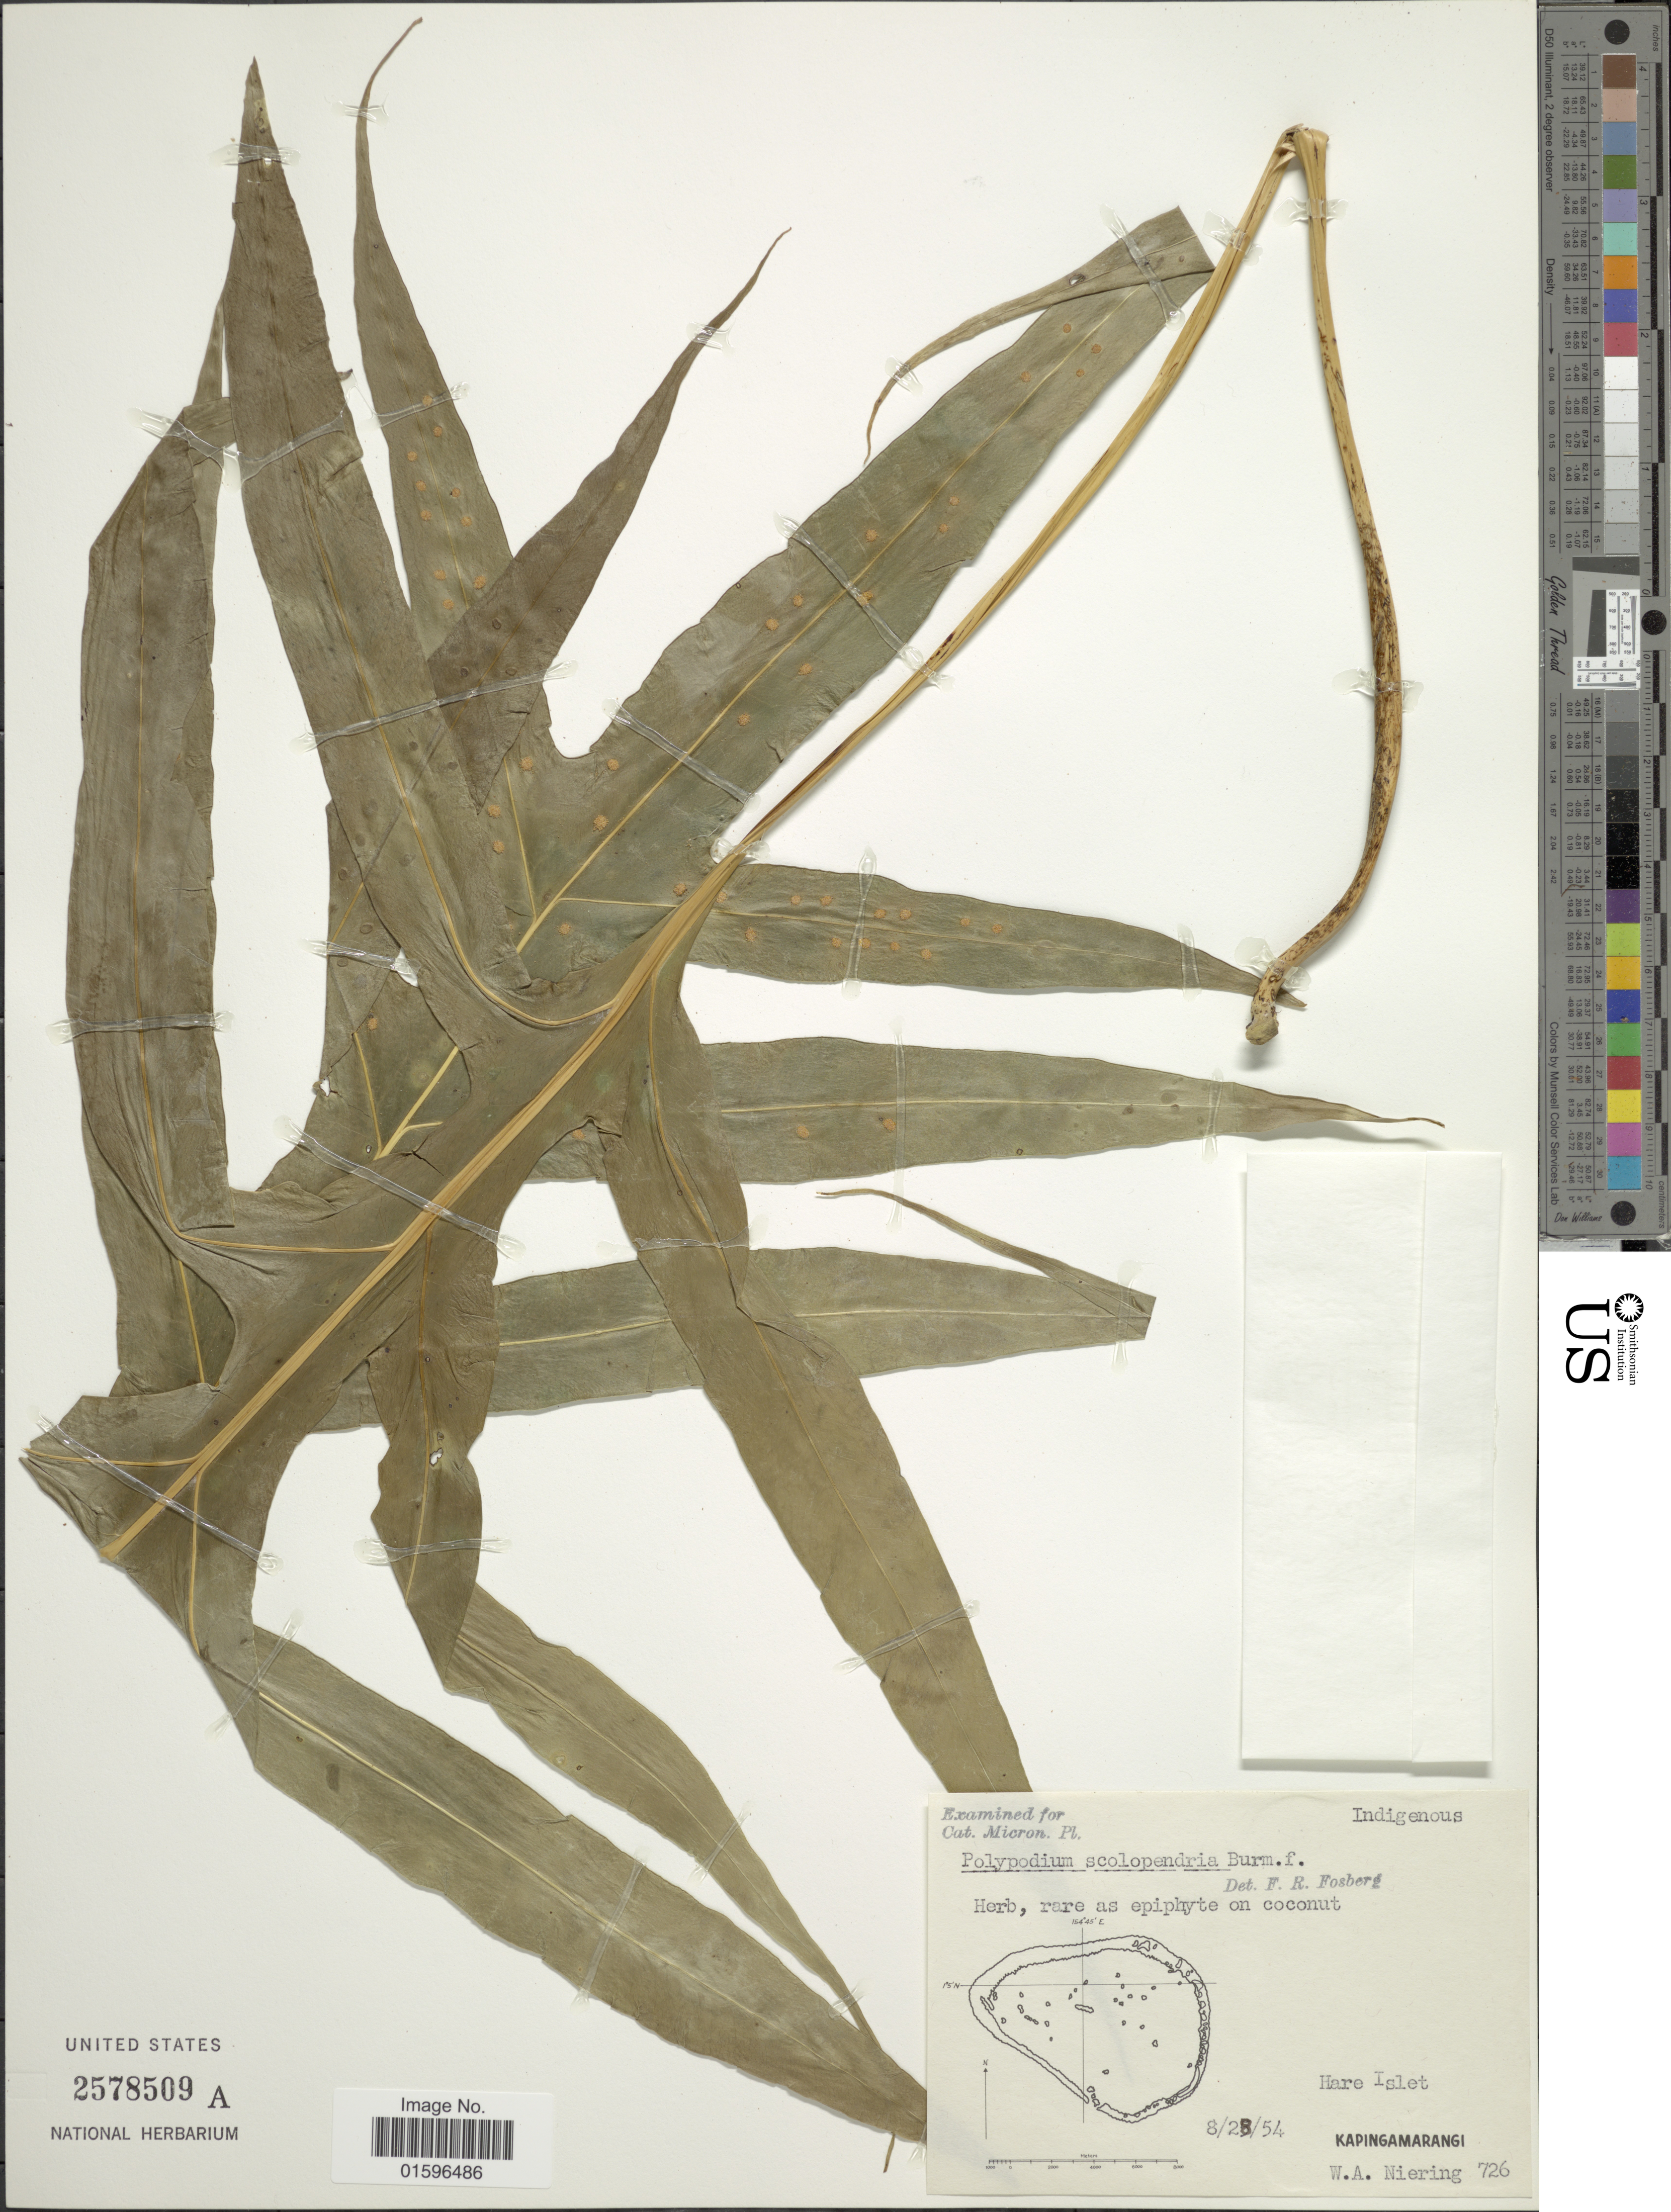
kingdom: Plantae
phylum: Tracheophyta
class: Polypodiopsida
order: Polypodiales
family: Polypodiaceae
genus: Polypodium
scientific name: Polypodium scolopendria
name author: Burm. f.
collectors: W. Niering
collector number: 726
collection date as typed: Transcribed d/m/y: 23/8/54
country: Micronesia, Federated States of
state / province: Pohnpei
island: Kapingamarangi Atoll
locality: Hare Islet, Kapingamarangi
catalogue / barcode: US 2578509A